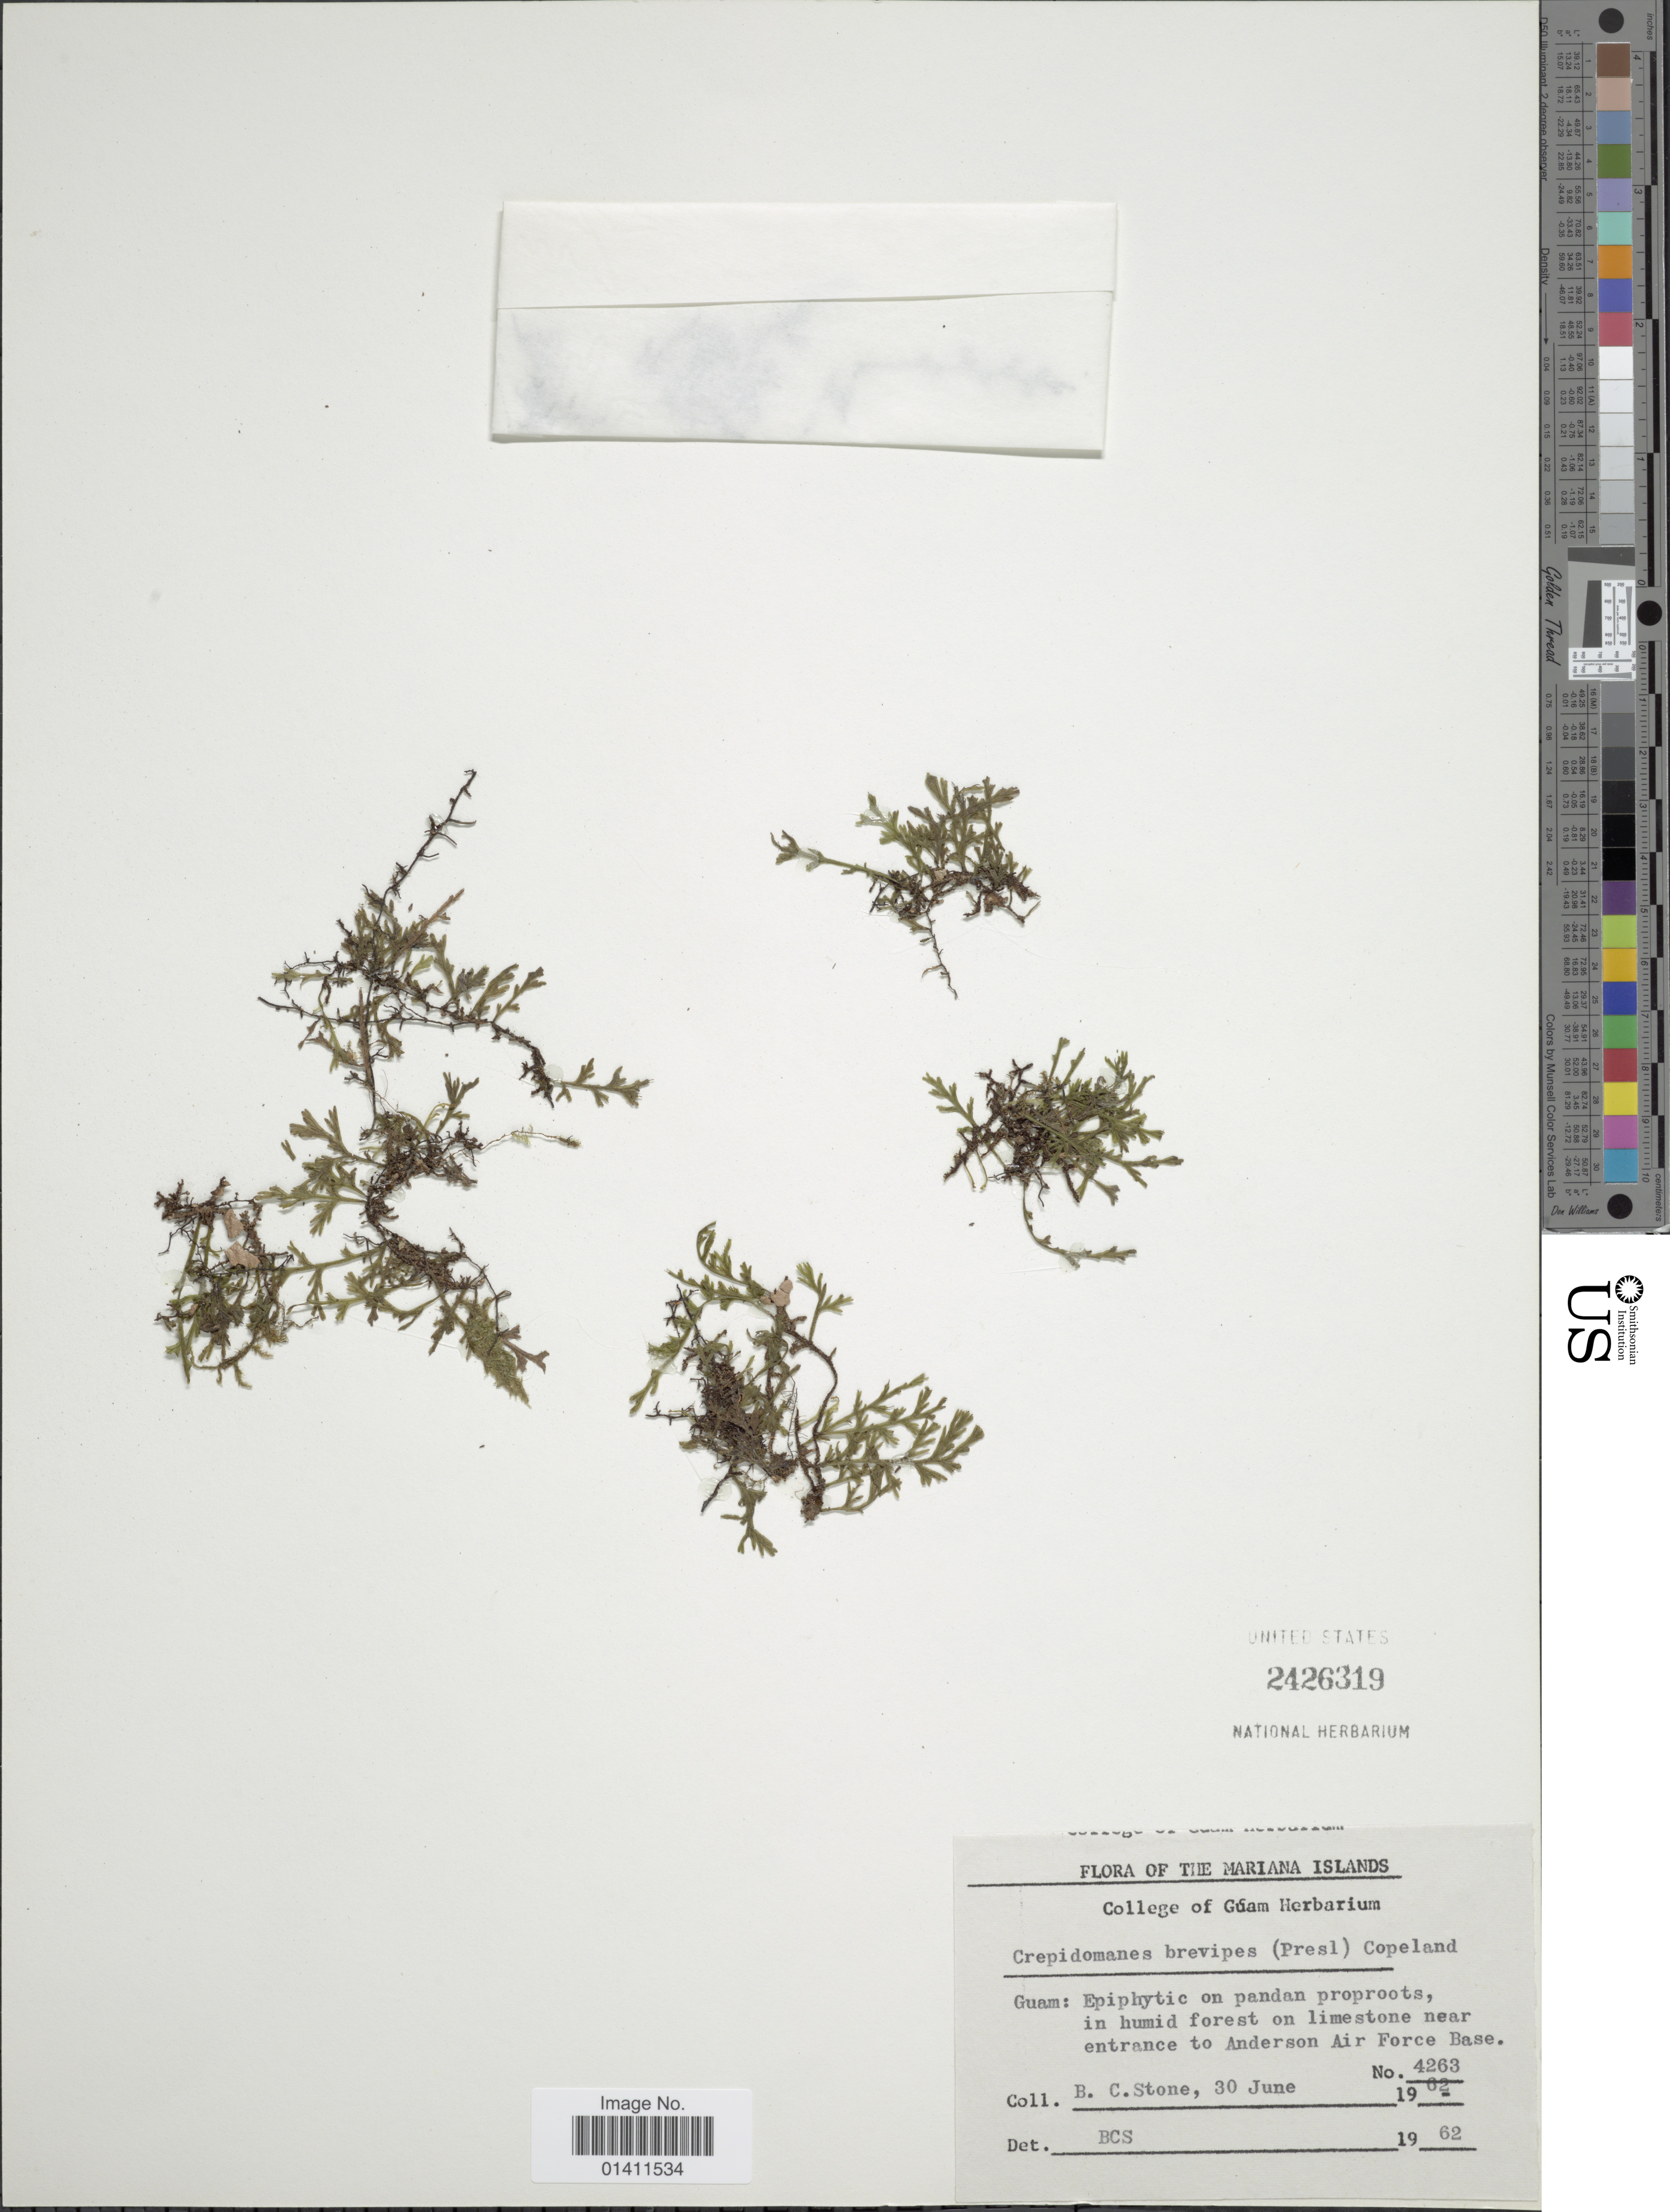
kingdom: Plantae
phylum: Tracheophyta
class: Polypodiopsida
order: Hymenophyllales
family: Hymenophyllaceae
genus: Didymoglossum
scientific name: Didymoglossum brevipes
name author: C. Presl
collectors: B. C. Stone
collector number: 4263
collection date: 1962-06-30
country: Guam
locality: Marianas Islands, Near entrance to Andersen Air Force Base.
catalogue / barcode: US 2426319